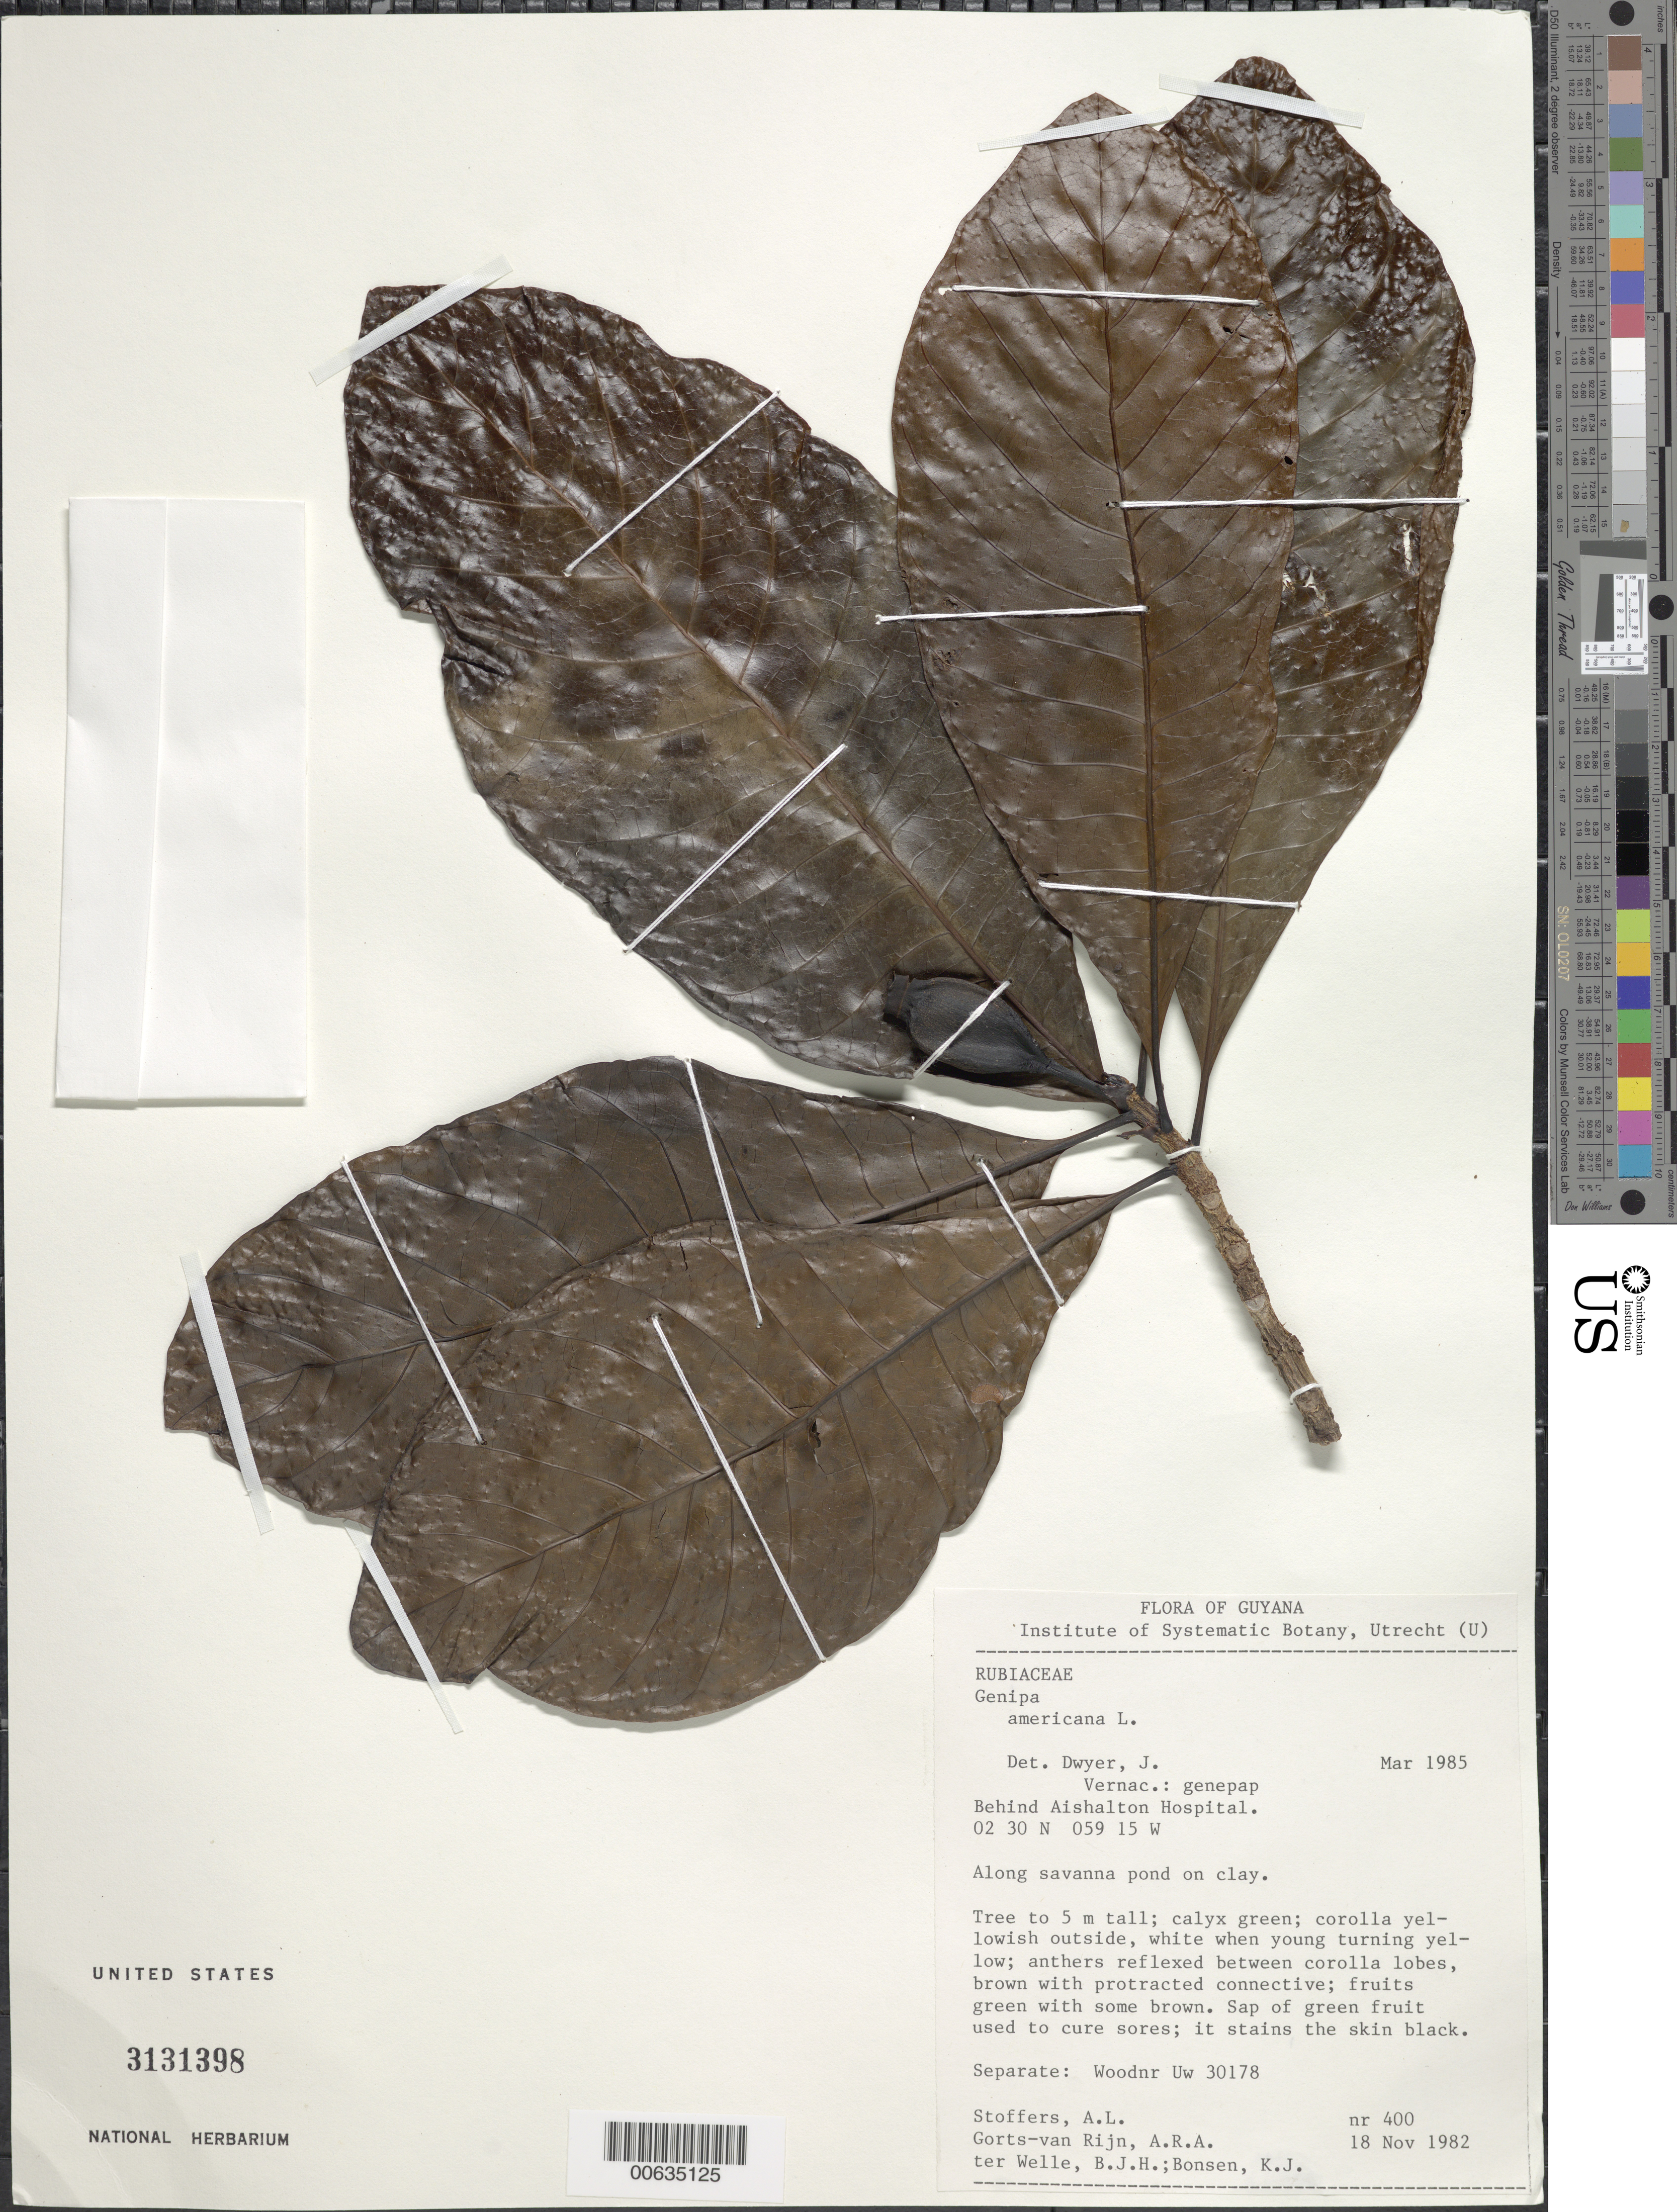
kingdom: Plantae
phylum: Tracheophyta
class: Magnoliopsida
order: Gentianales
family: Rubiaceae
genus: Genipa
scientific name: Genipa americana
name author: L.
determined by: Dwyer, J. D., (MO), Missouri Botanical Garden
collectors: A. Stoffers, A. .R. A. Görts-van Rijn, B. Welle & K. Bonsen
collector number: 400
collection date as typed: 18-Nov-82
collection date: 1982-11-18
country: Guyana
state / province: U. Takutu-U. Essequibo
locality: Aishalton Hospital, behind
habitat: Along savanna pond on clay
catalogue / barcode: US 3131398